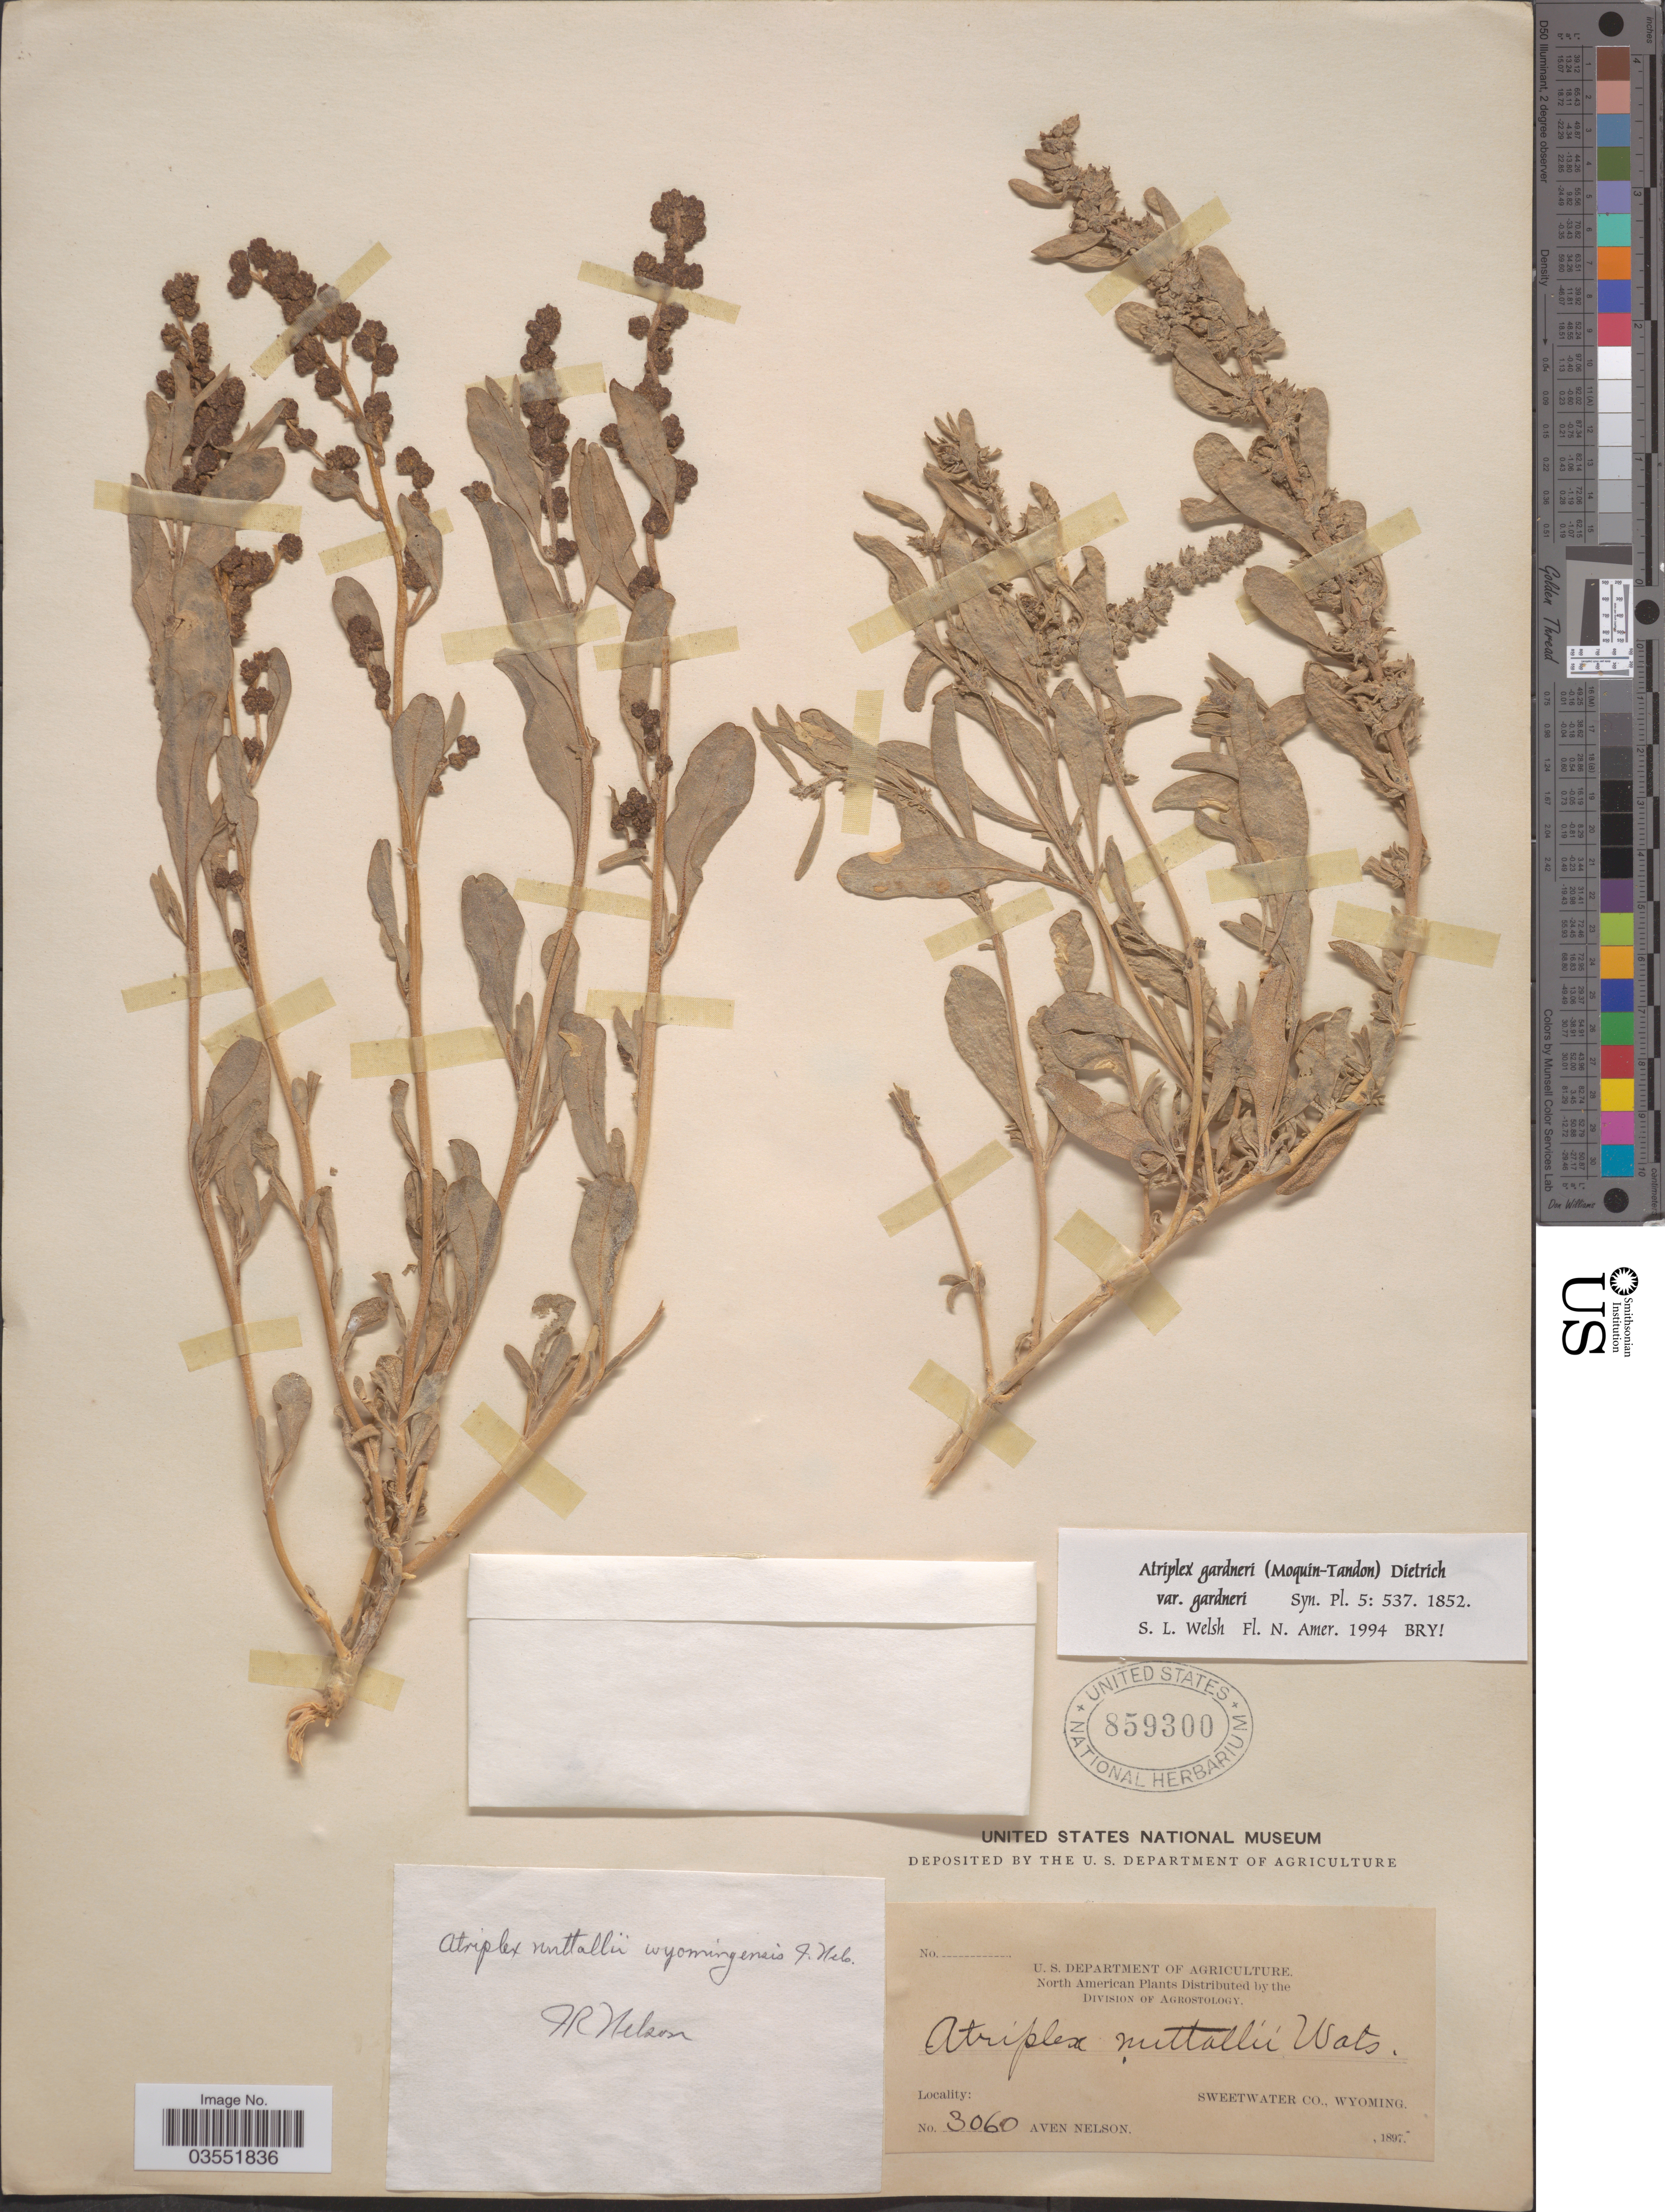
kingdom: Plantae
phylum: Tracheophyta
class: Magnoliopsida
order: Caryophyllales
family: Amaranthaceae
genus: Atriplex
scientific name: Atriplex gardneri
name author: (Moq.) D. Dietr.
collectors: A. Nelson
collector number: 3060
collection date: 1897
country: United States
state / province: Wyoming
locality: Sweetwater Co.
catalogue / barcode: US 859300